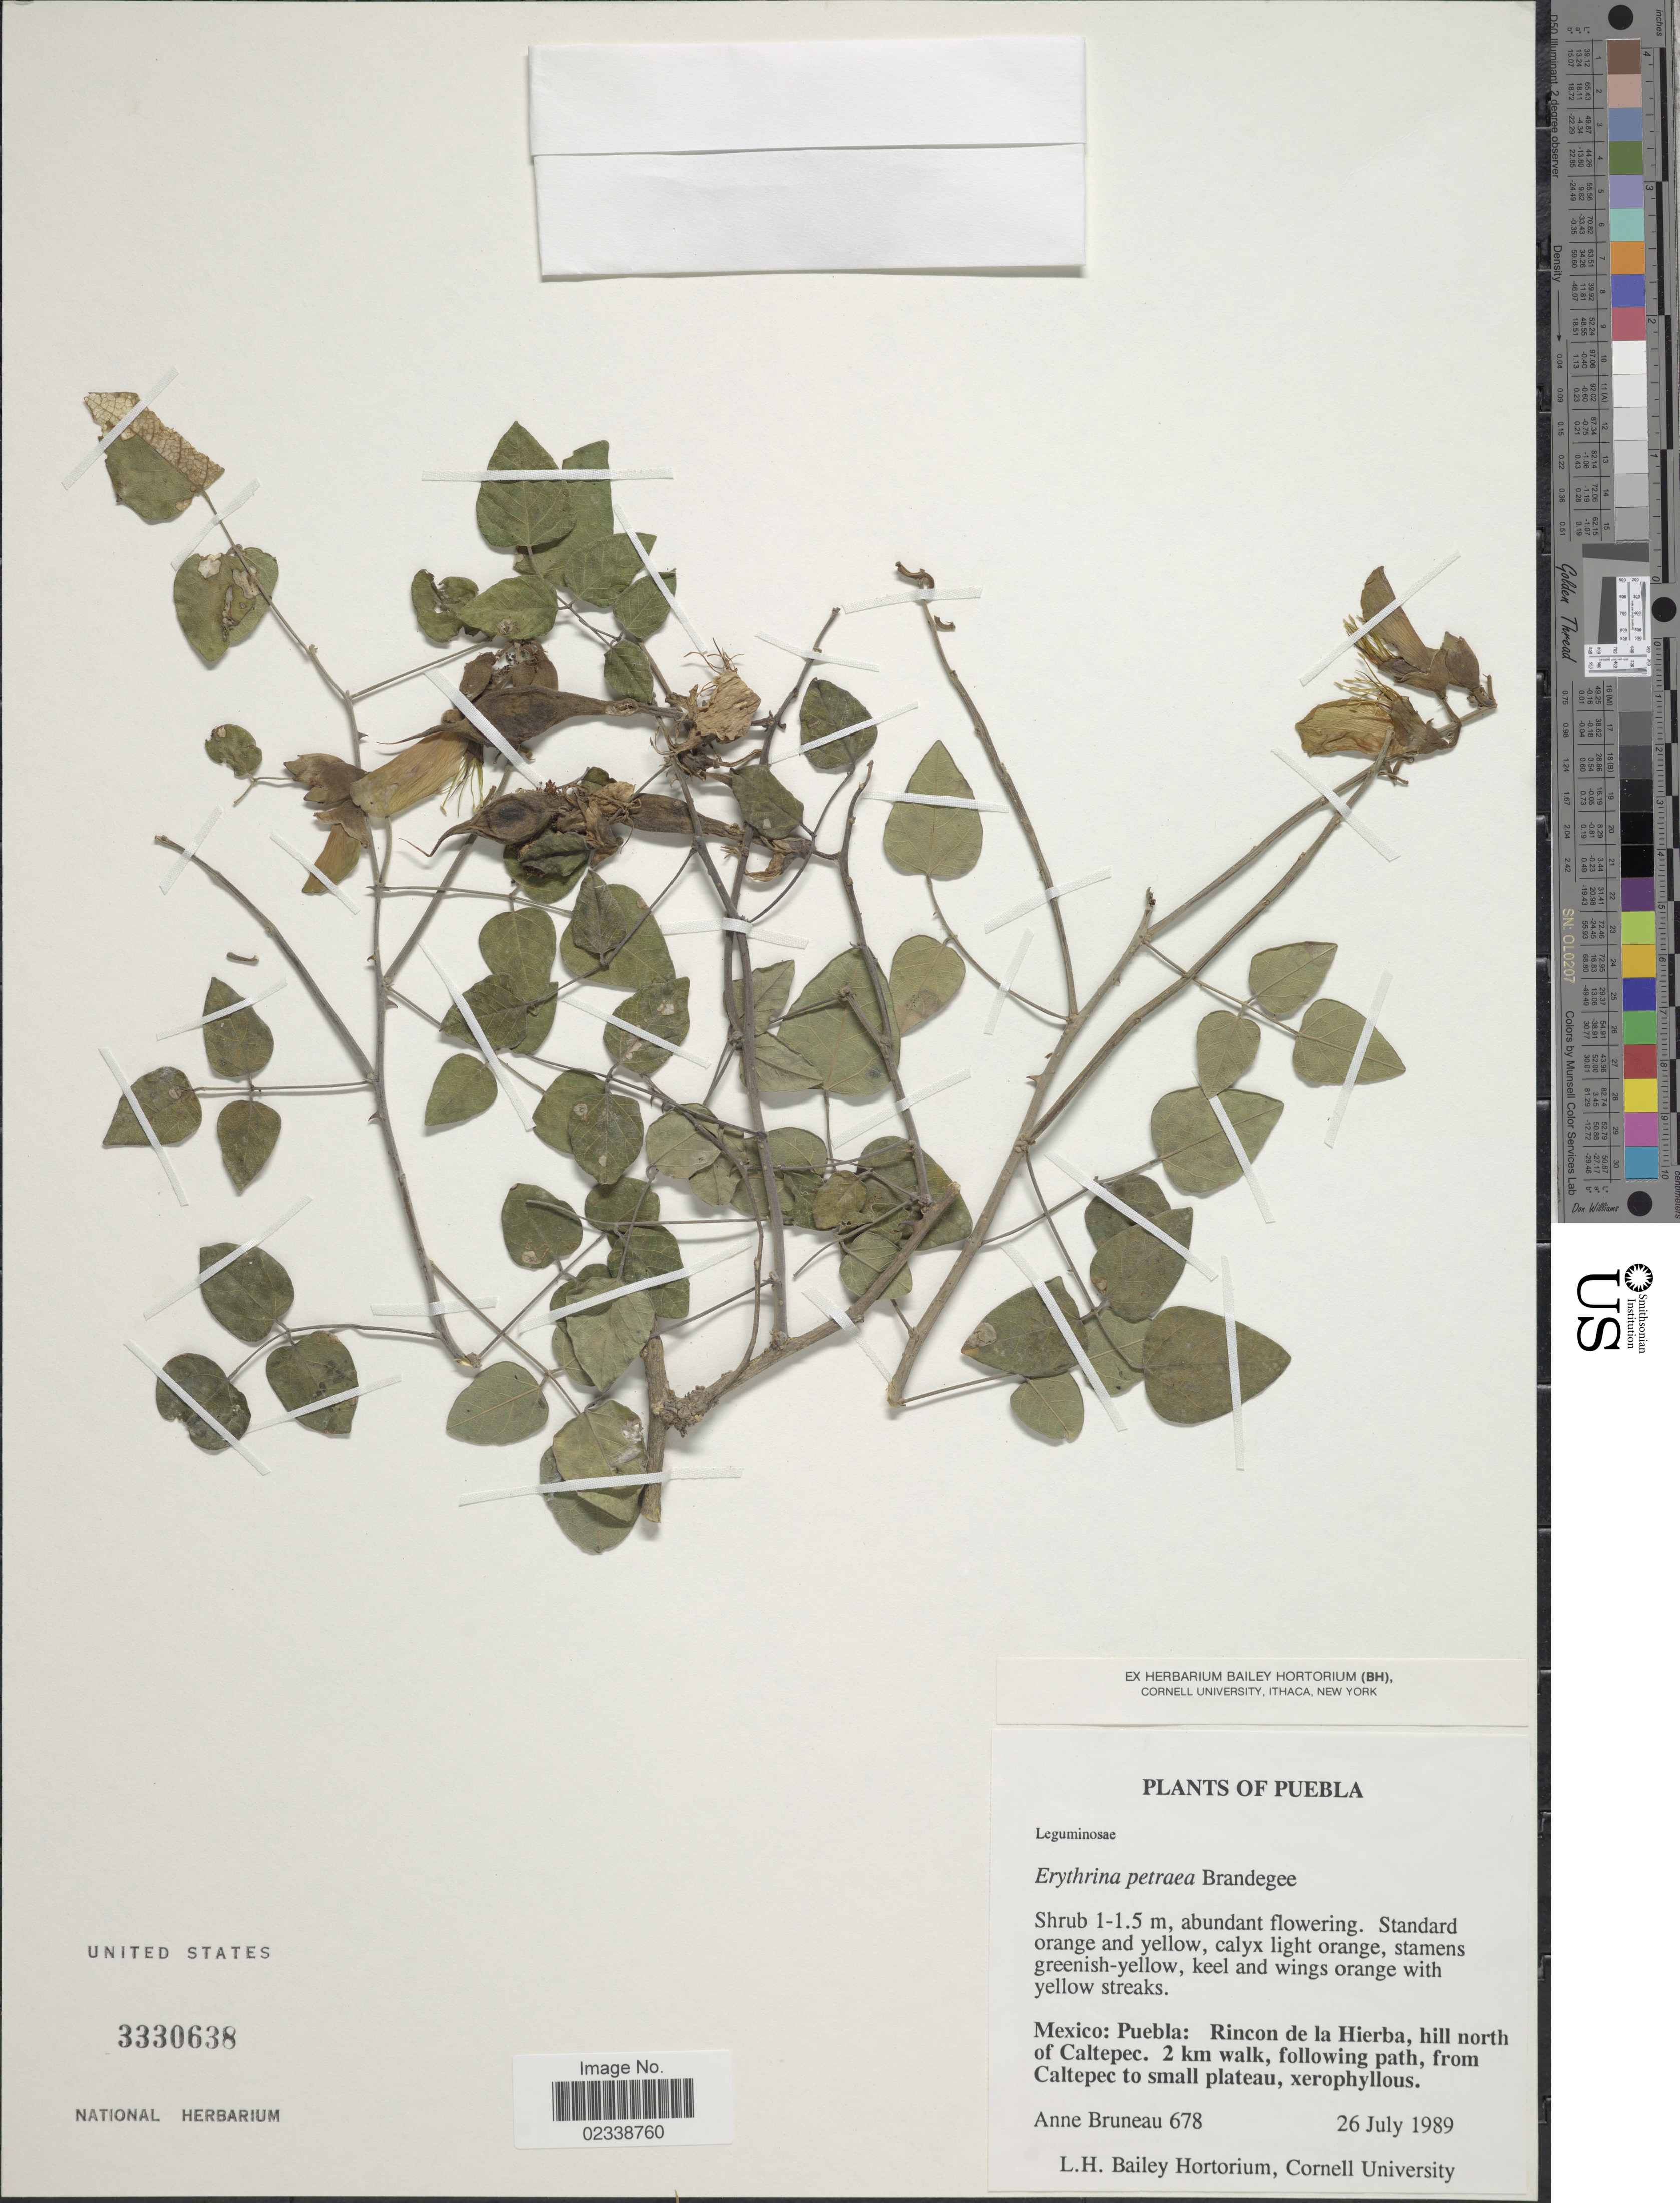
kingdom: Plantae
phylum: Tracheophyta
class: Magnoliopsida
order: Fabales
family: Fabaceae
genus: Erythrina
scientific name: Erythrina petraea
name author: Brandegee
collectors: A. Bruneau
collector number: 678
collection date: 1989-07-26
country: Mexico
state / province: Puebla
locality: Rincon de la Hierba, north of Caltepec, 2 km walk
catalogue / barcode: US 3330638